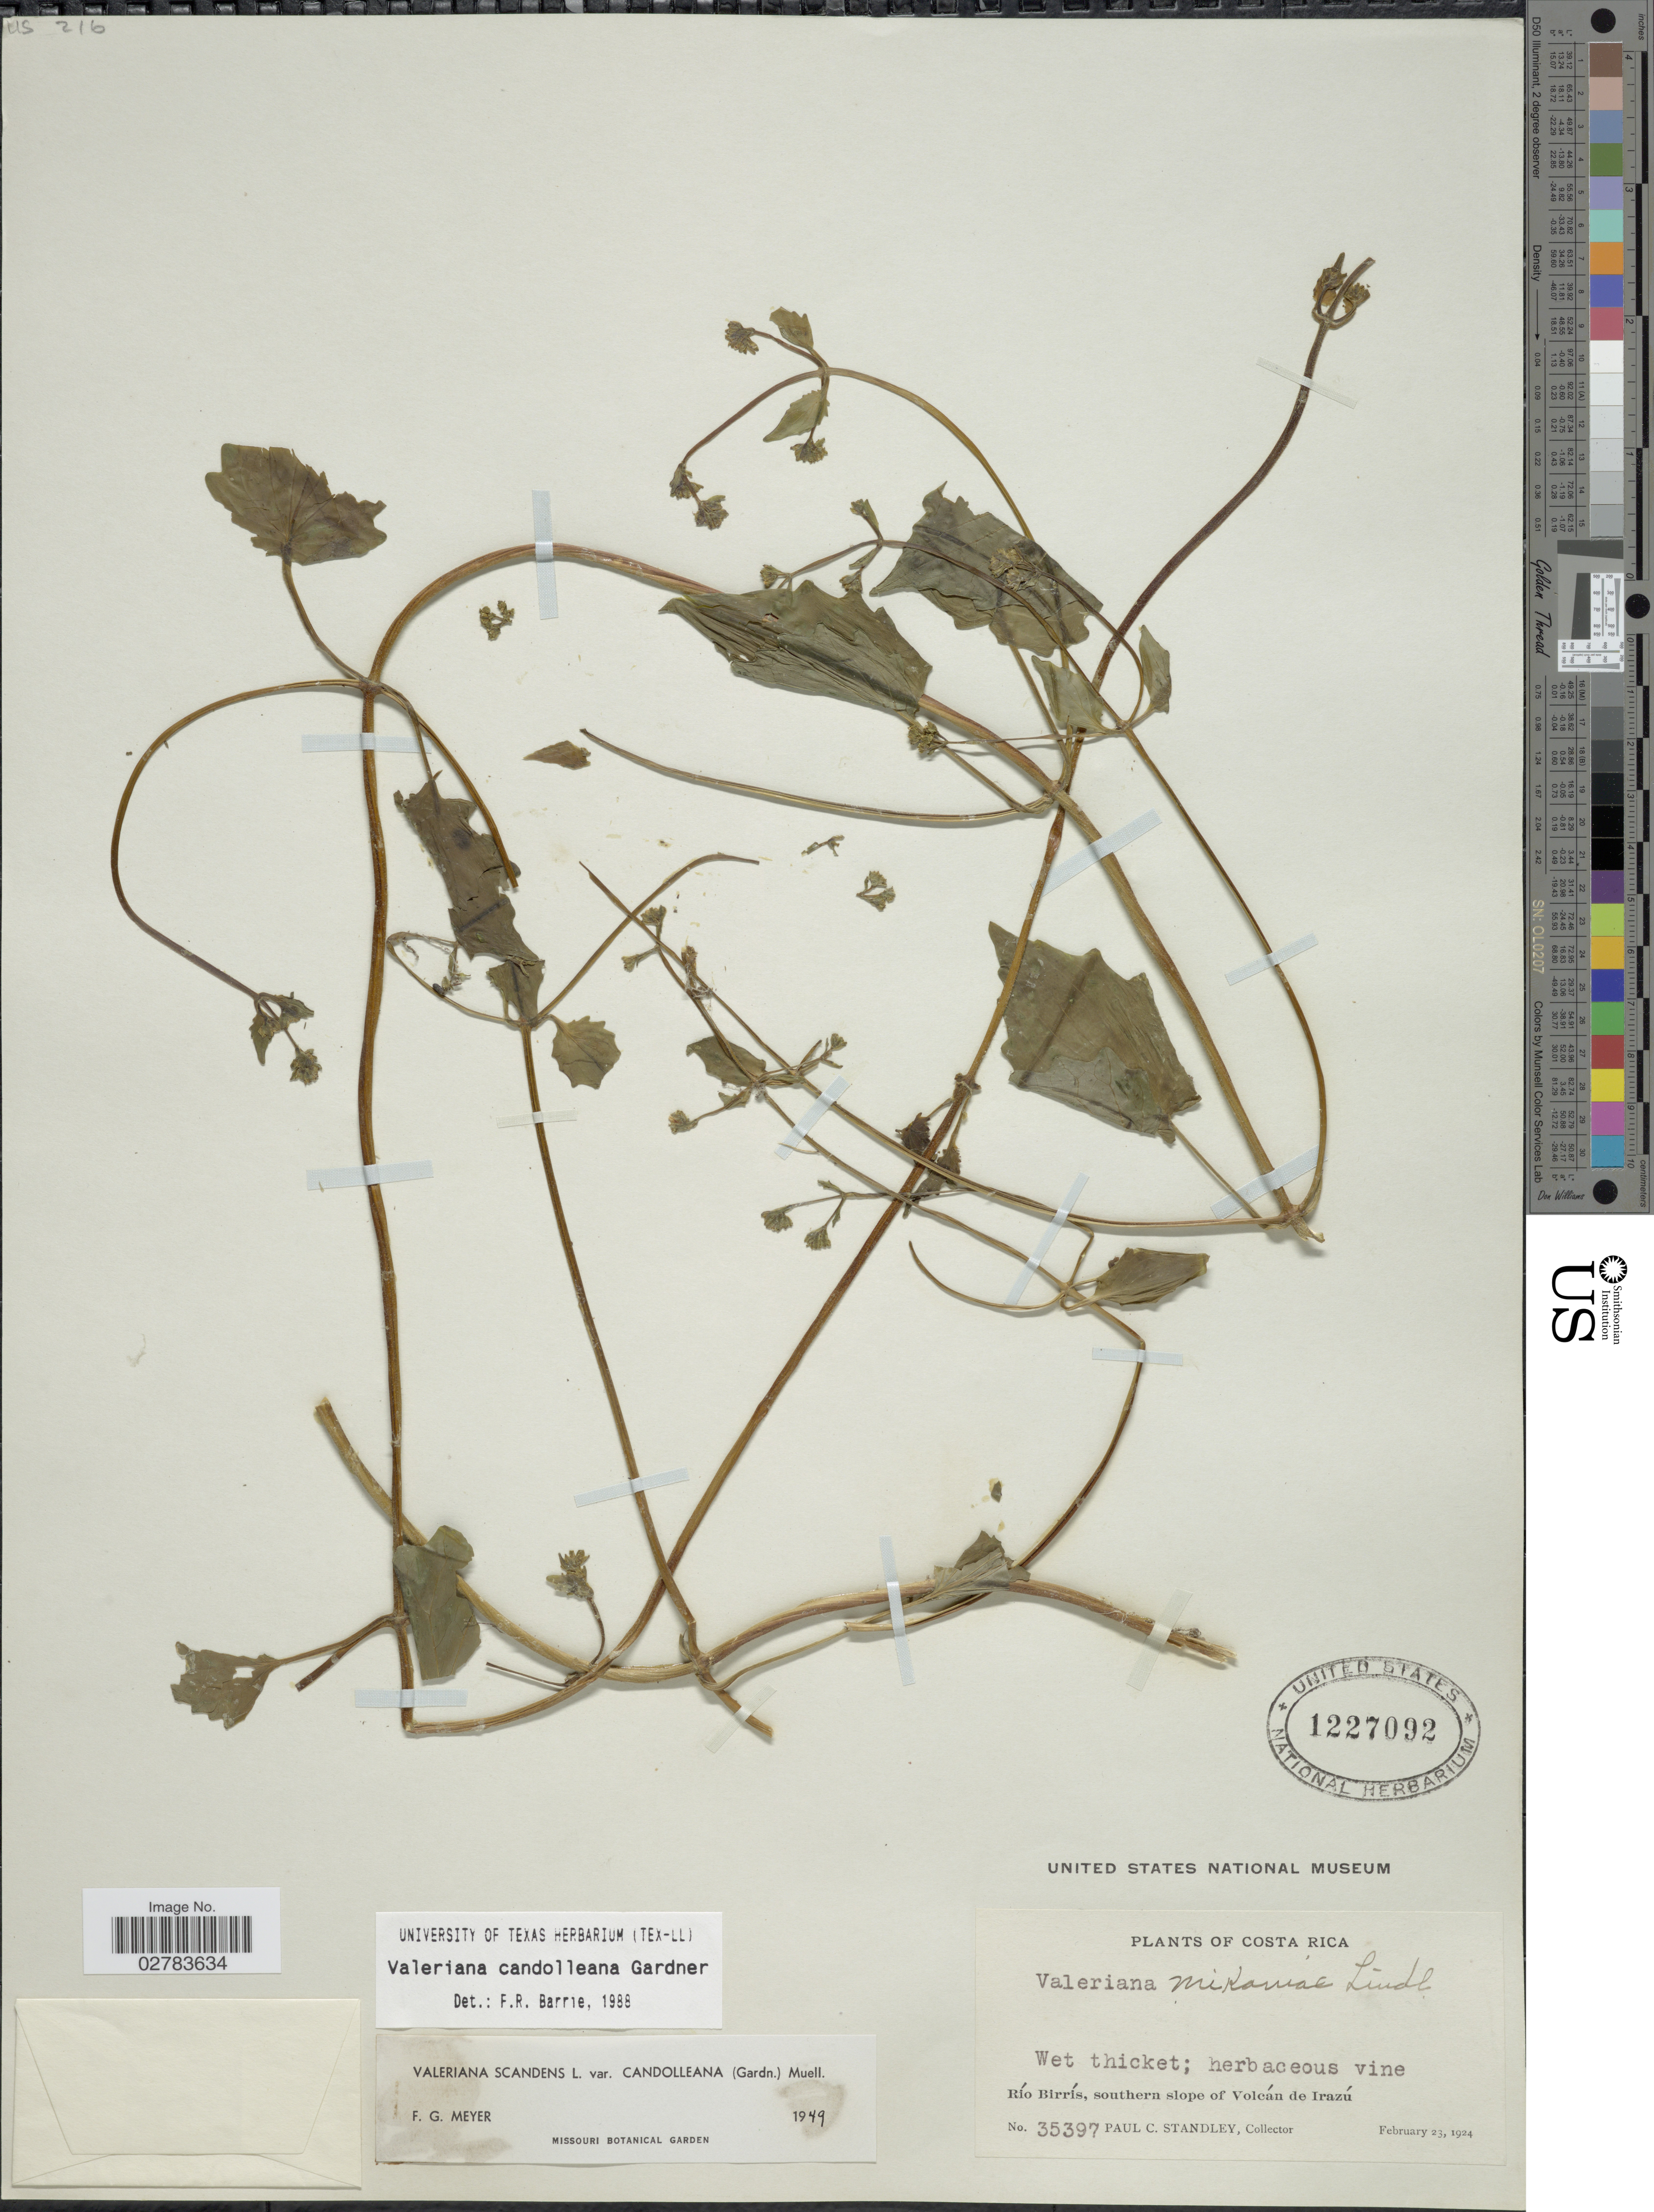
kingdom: Plantae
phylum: Tracheophyta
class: Magnoliopsida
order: Dipsacales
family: Caprifoliaceae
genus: Valeriana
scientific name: Valeriana candolleana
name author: Gardner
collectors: P. C. Standley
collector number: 35397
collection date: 1924-02-23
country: Costa Rica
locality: Río Birrís, southern slope of Volcán de Irazú.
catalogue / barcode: US 1227092